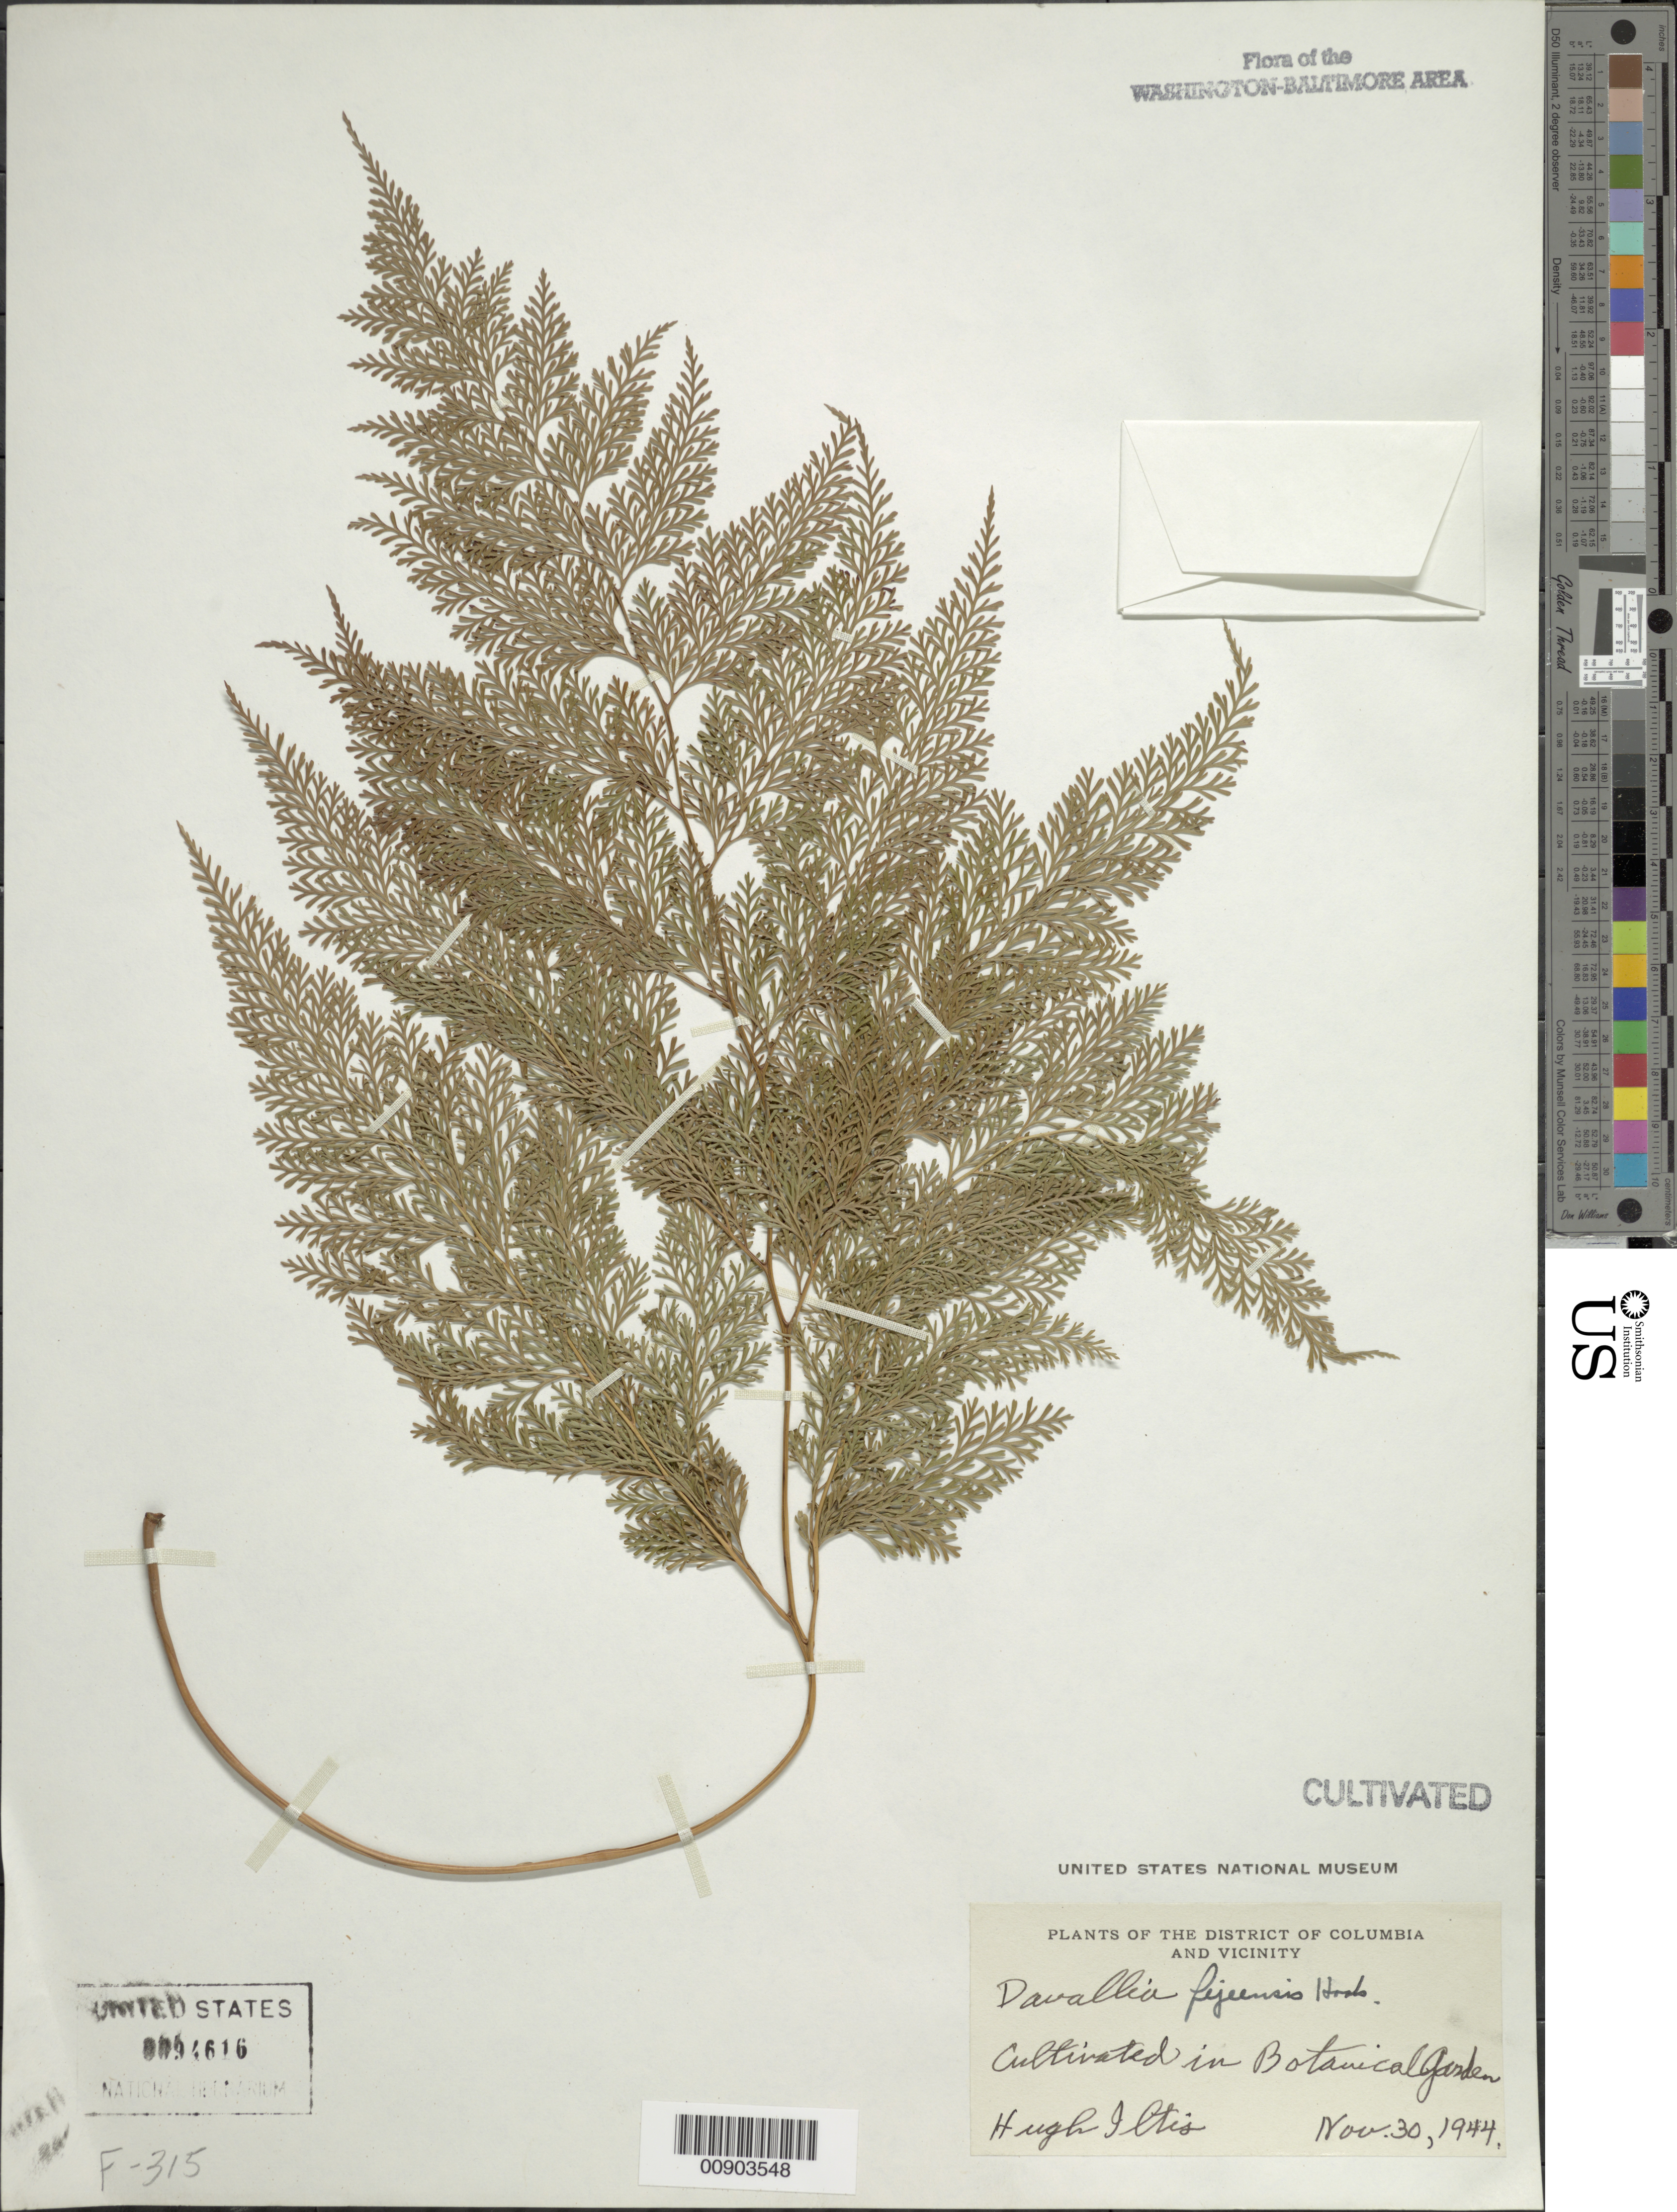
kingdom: Plantae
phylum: Tracheophyta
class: Polypodiopsida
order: Polypodiales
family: Davalliaceae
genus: Davallia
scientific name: Davallia fejeensis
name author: Hook.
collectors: H. H. Iltis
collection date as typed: Nov. 30, 1944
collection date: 1944-11-30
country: United States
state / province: District of Columbia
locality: Cultivated in Botanic Garden.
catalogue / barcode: US 94616